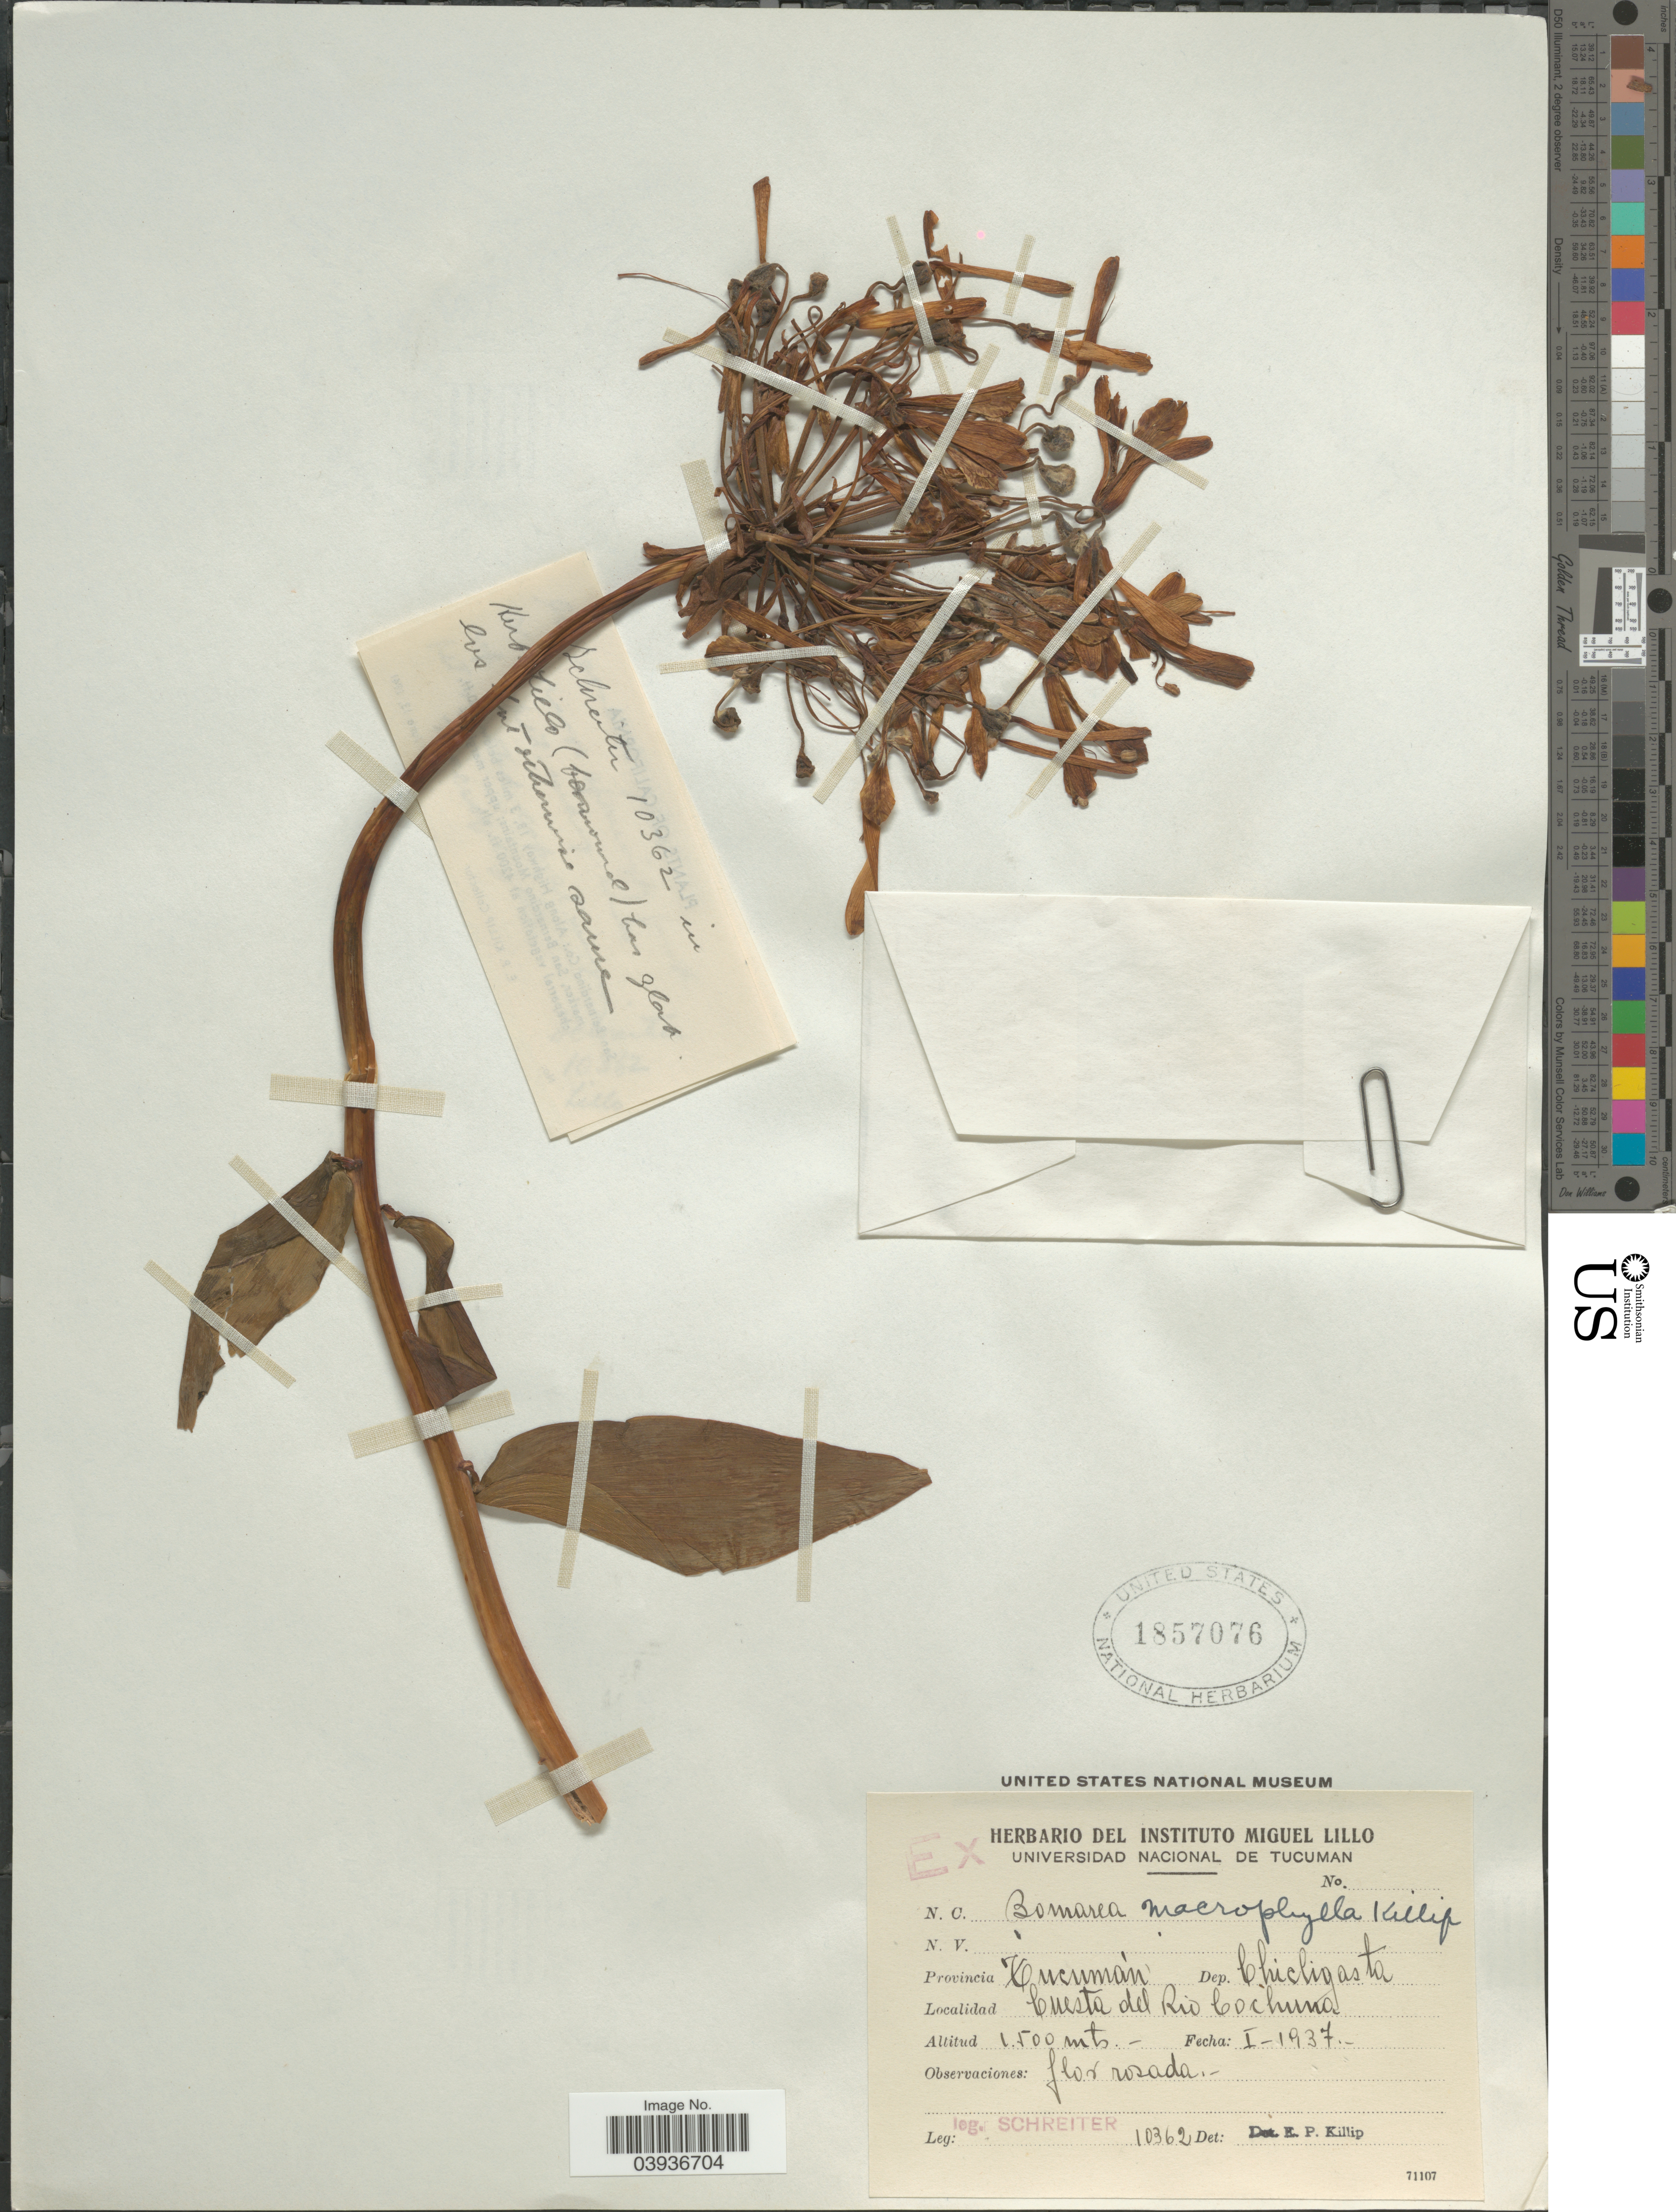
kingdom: Plantae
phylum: Tracheophyta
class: Liliopsida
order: Liliales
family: Alstroemeriaceae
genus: Bomarea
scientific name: Bomarea ovata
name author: (Cav.) Mirb.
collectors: -. Schreiter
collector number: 10362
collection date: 1937-01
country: Argentina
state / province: Tucuman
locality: Dep. Chicligasta. Cuesta del Rio Cochuna.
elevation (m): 1500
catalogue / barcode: US 1857076